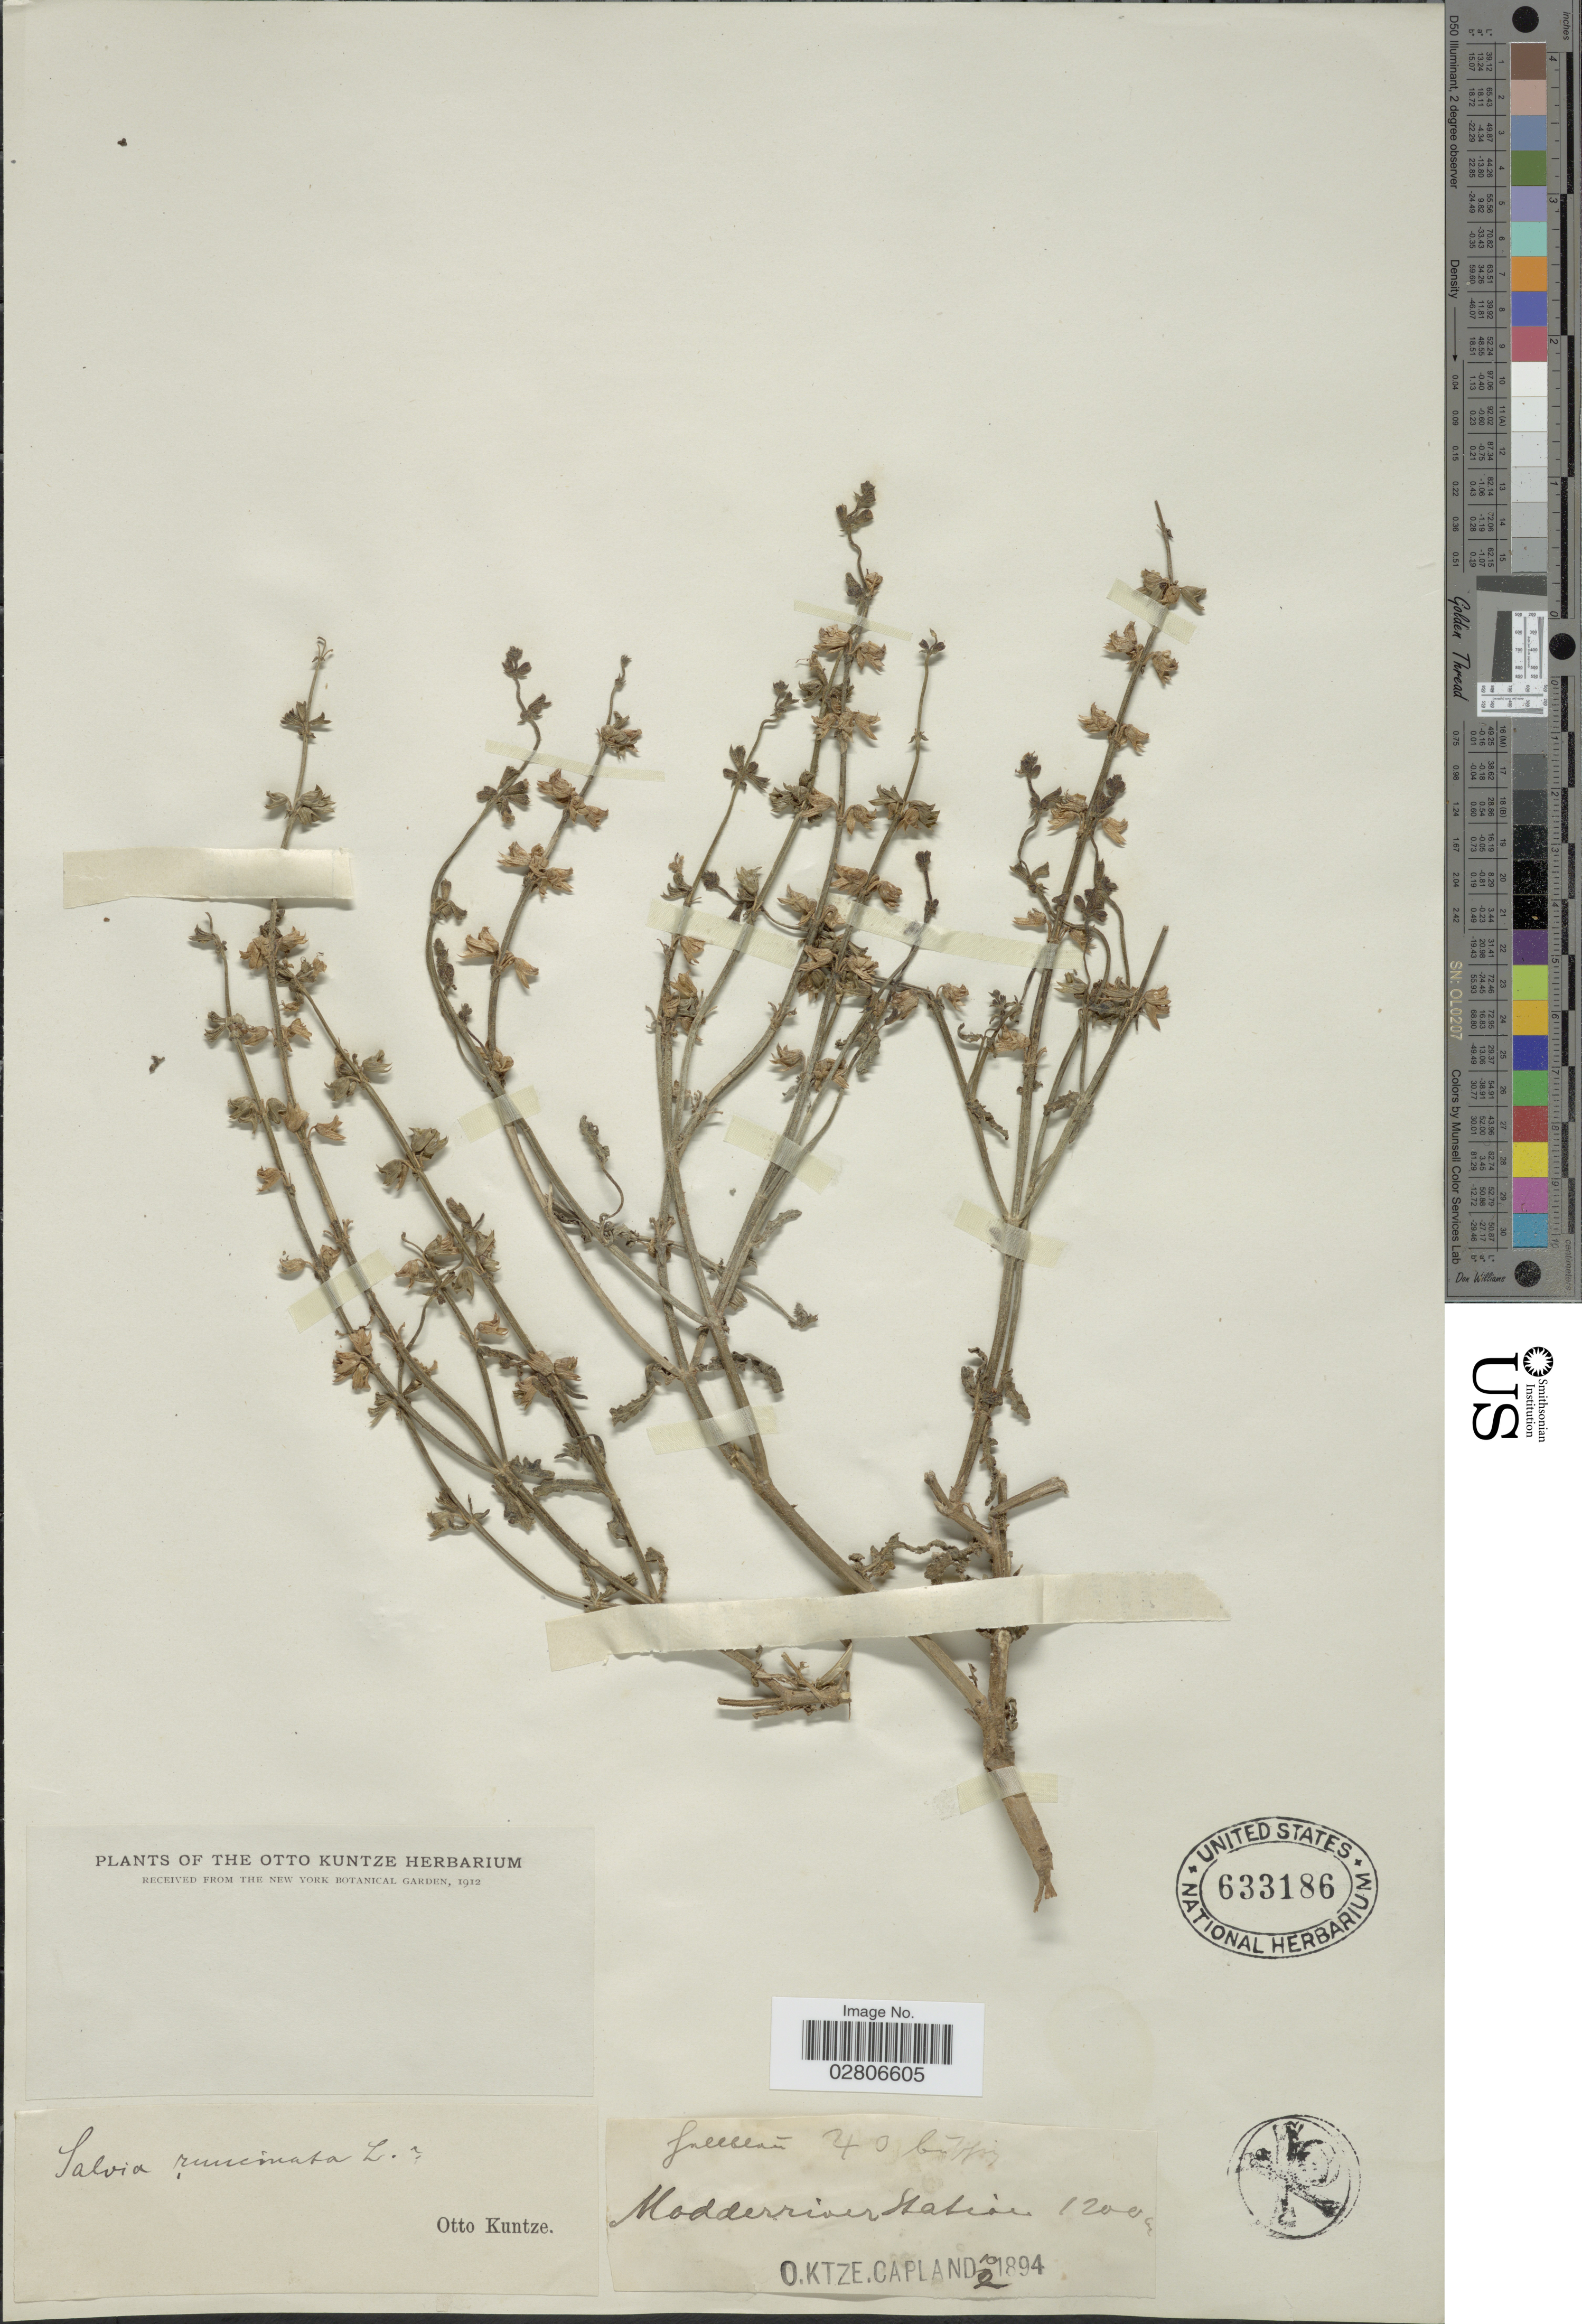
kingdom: Plantae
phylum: Tracheophyta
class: Magnoliopsida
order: Lamiales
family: Lamiaceae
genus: Salvia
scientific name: Salvia runcinata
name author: L. f.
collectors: C.E.O. Kuntze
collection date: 1894-10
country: South Africa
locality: Modder river Station, Capland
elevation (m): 1200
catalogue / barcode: US 633186